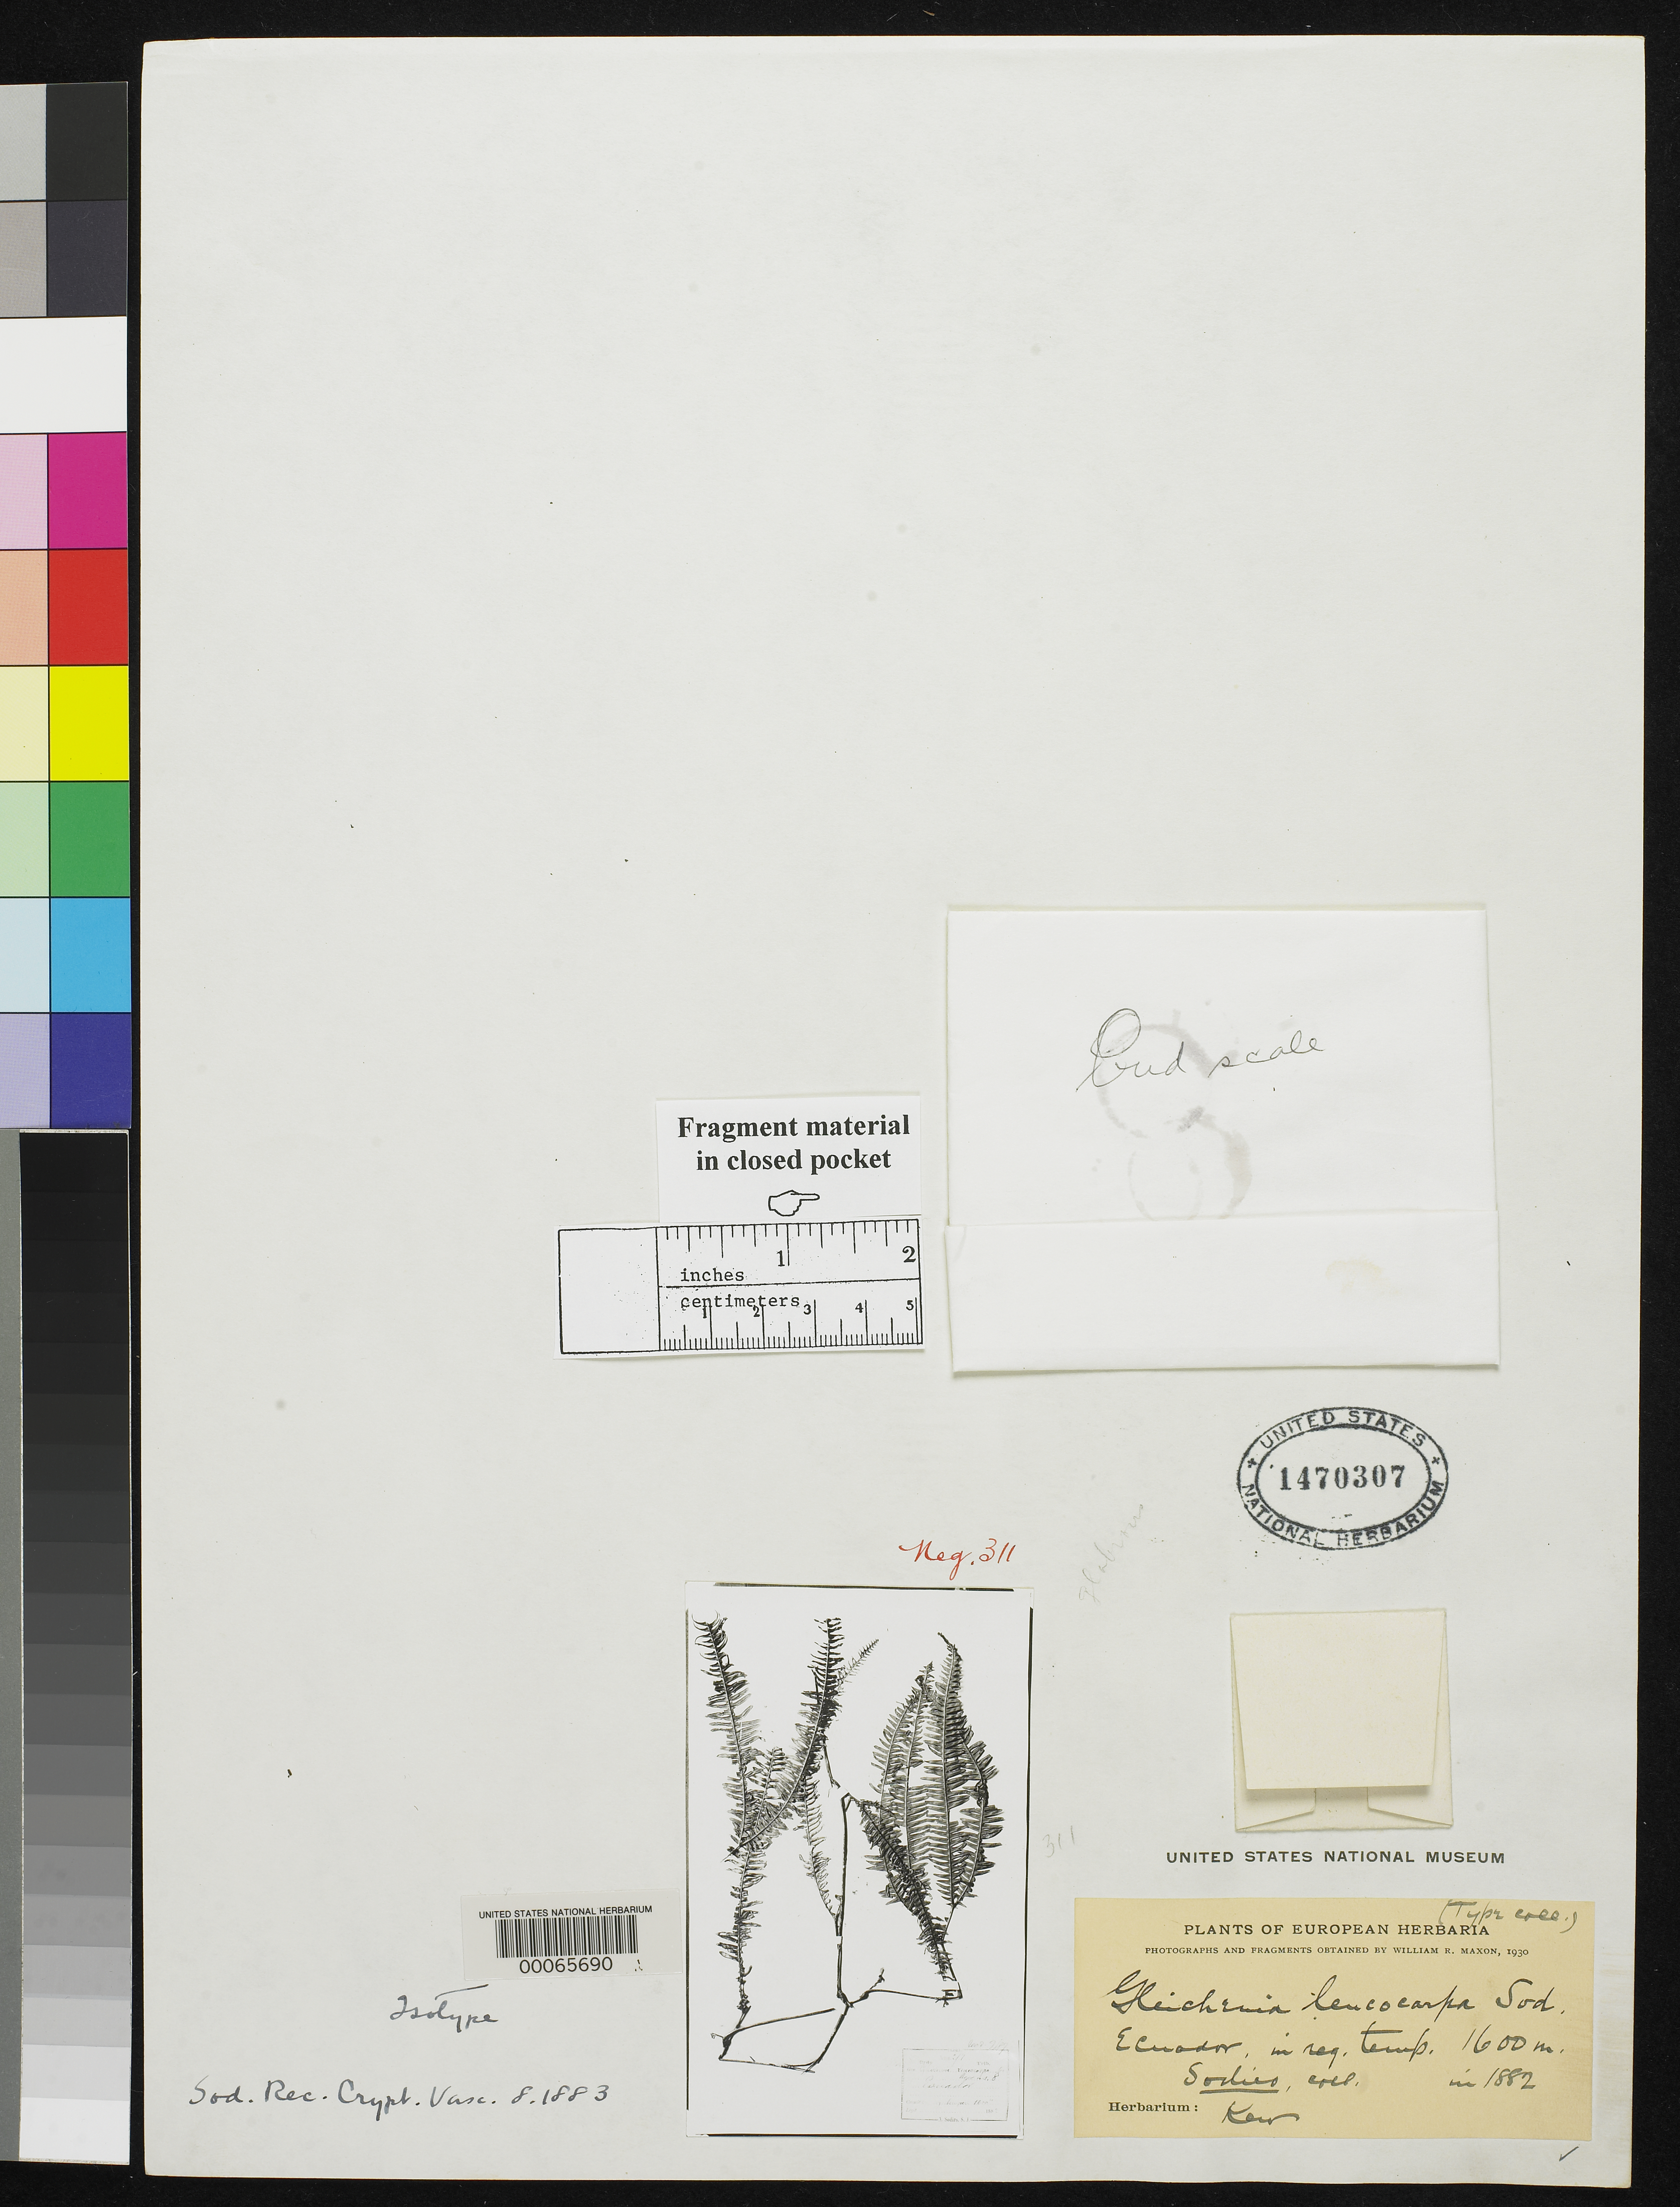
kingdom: Plantae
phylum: Tracheophyta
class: Polypodiopsida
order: Gleicheniales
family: Gleicheniaceae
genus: Gleichenia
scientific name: Gleichenia leucocarpa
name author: Sodiro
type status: Type Collection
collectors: L. Sodiro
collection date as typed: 1882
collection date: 1882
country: Ecuador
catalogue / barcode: US 1470307